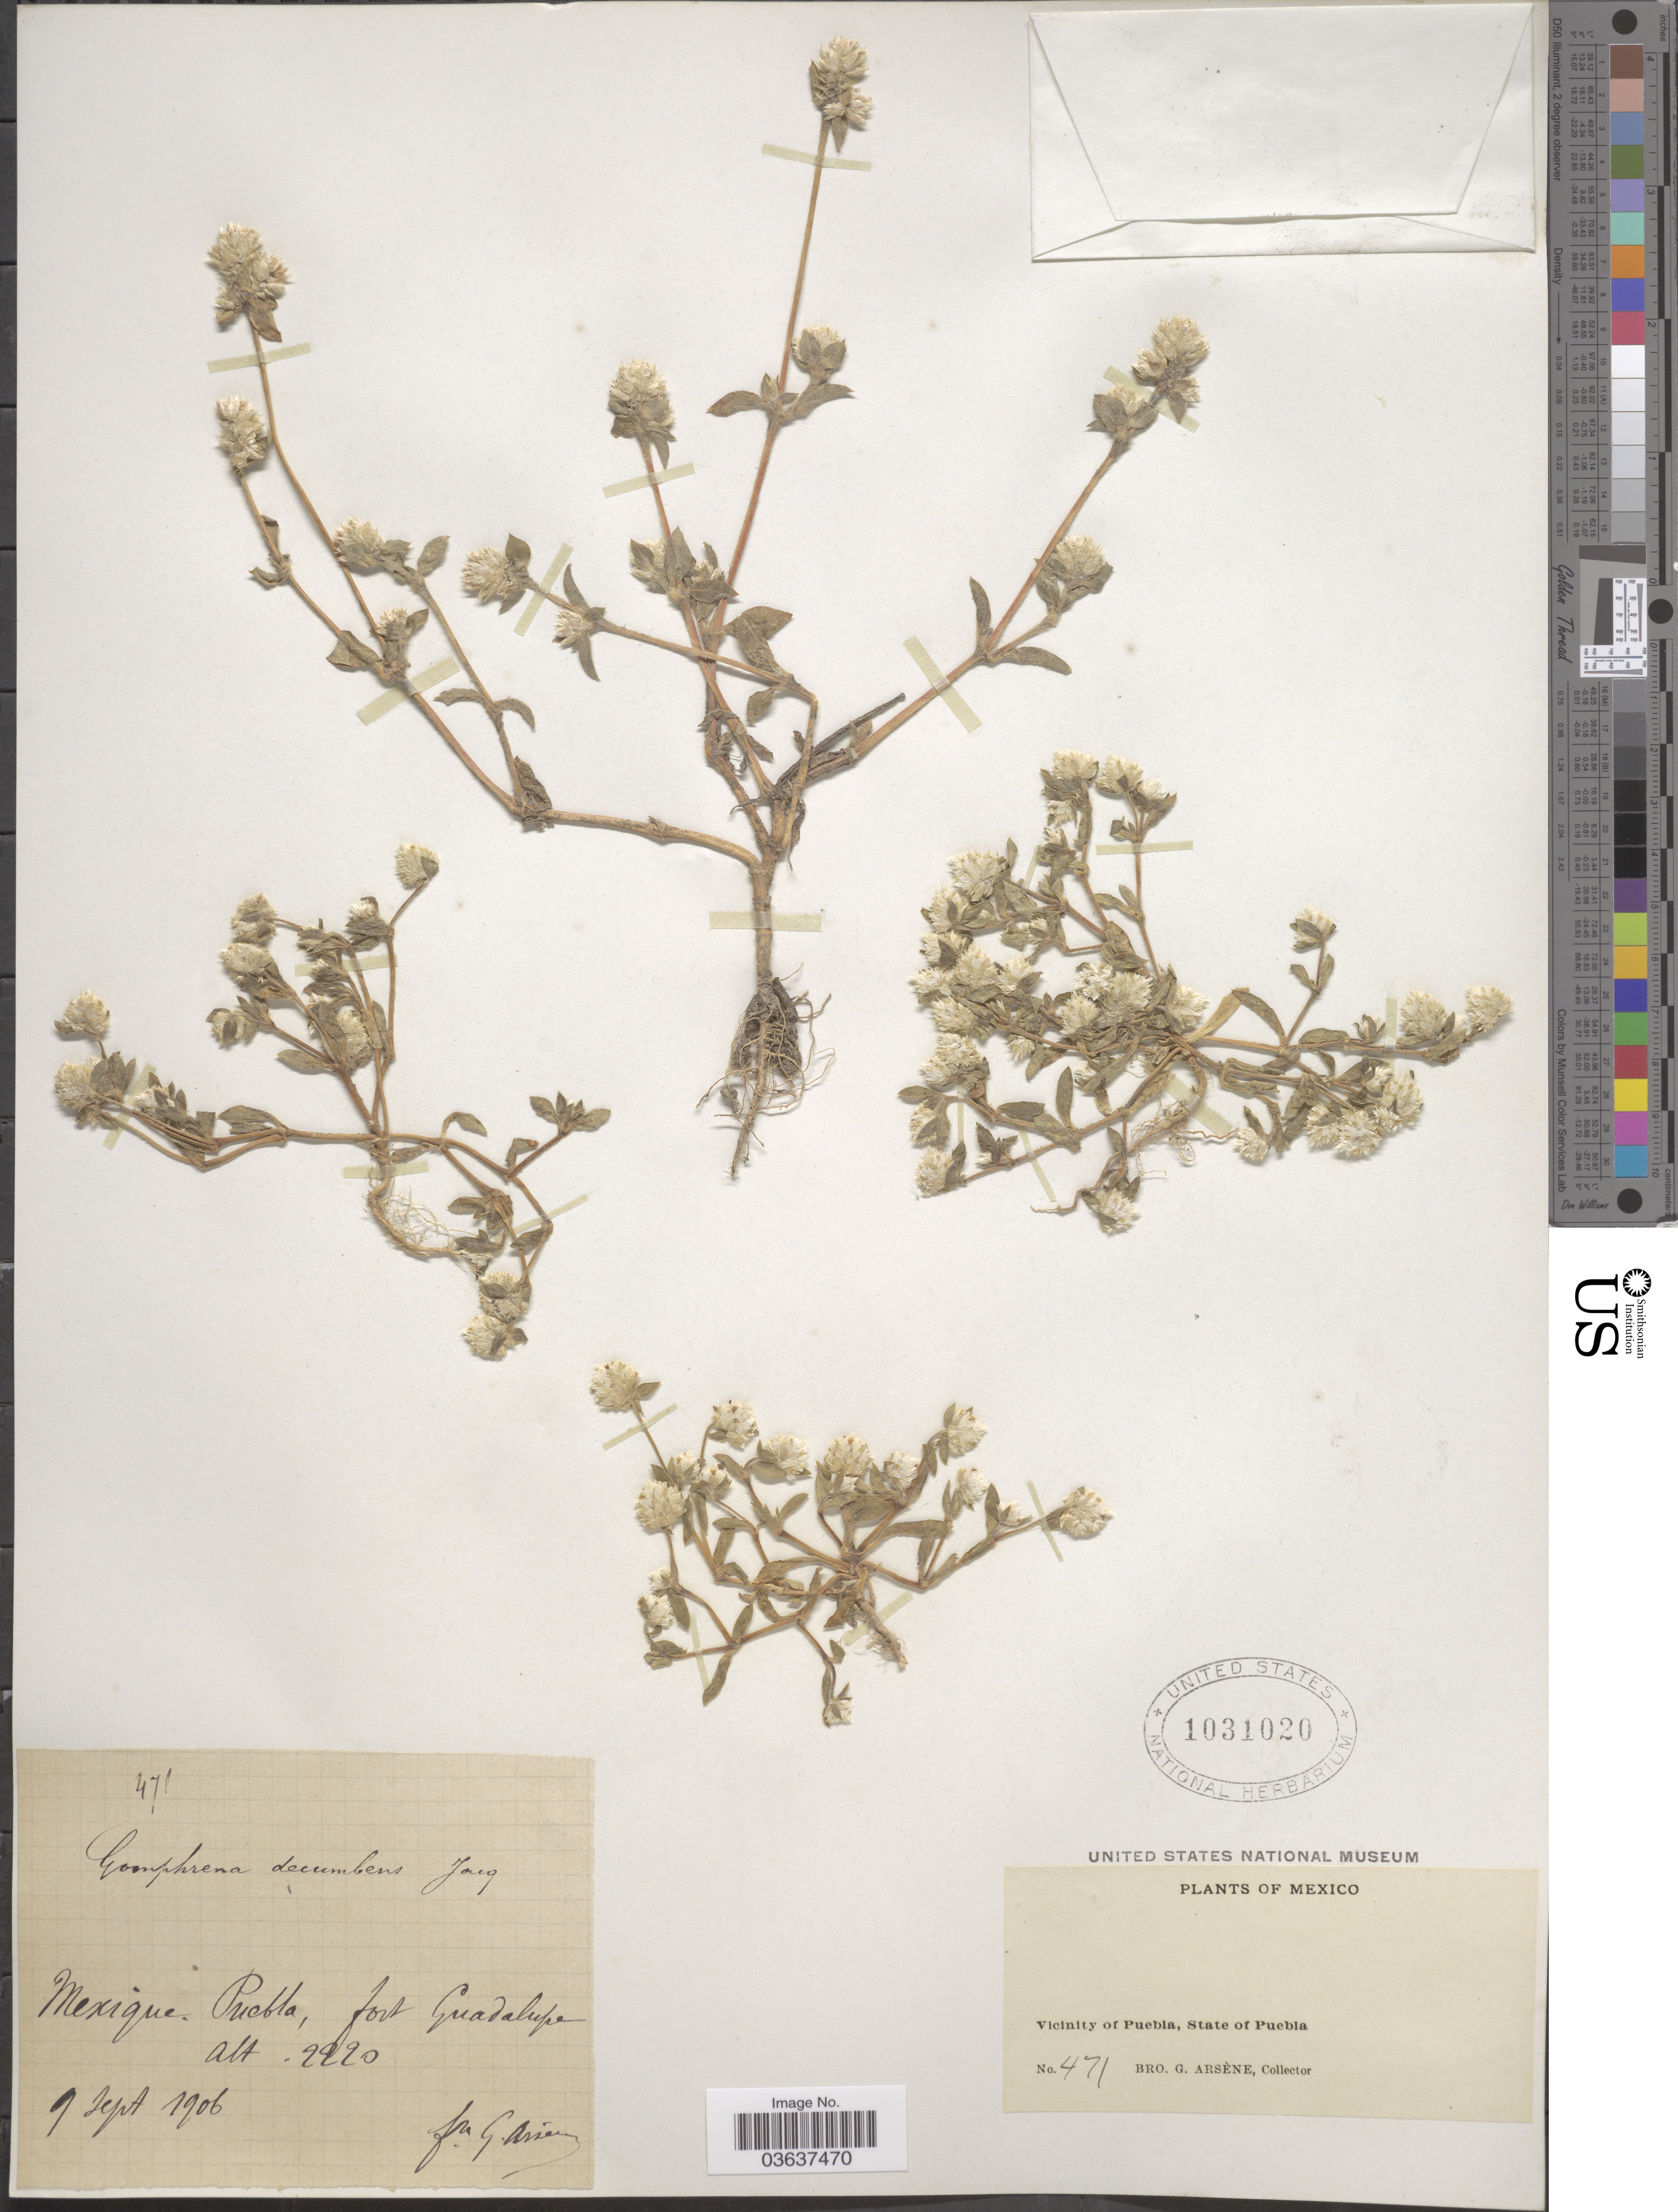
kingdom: Plantae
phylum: Tracheophyta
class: Magnoliopsida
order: Caryophyllales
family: Amaranthaceae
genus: Gomphrena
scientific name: Gomphrena decumbens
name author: Jacq.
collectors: Bro. G. Arsène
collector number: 471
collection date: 1906-09-09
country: Mexico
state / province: Puebla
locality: Fort Guadalupe. Vicinity of Puebla.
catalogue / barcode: US 1031020